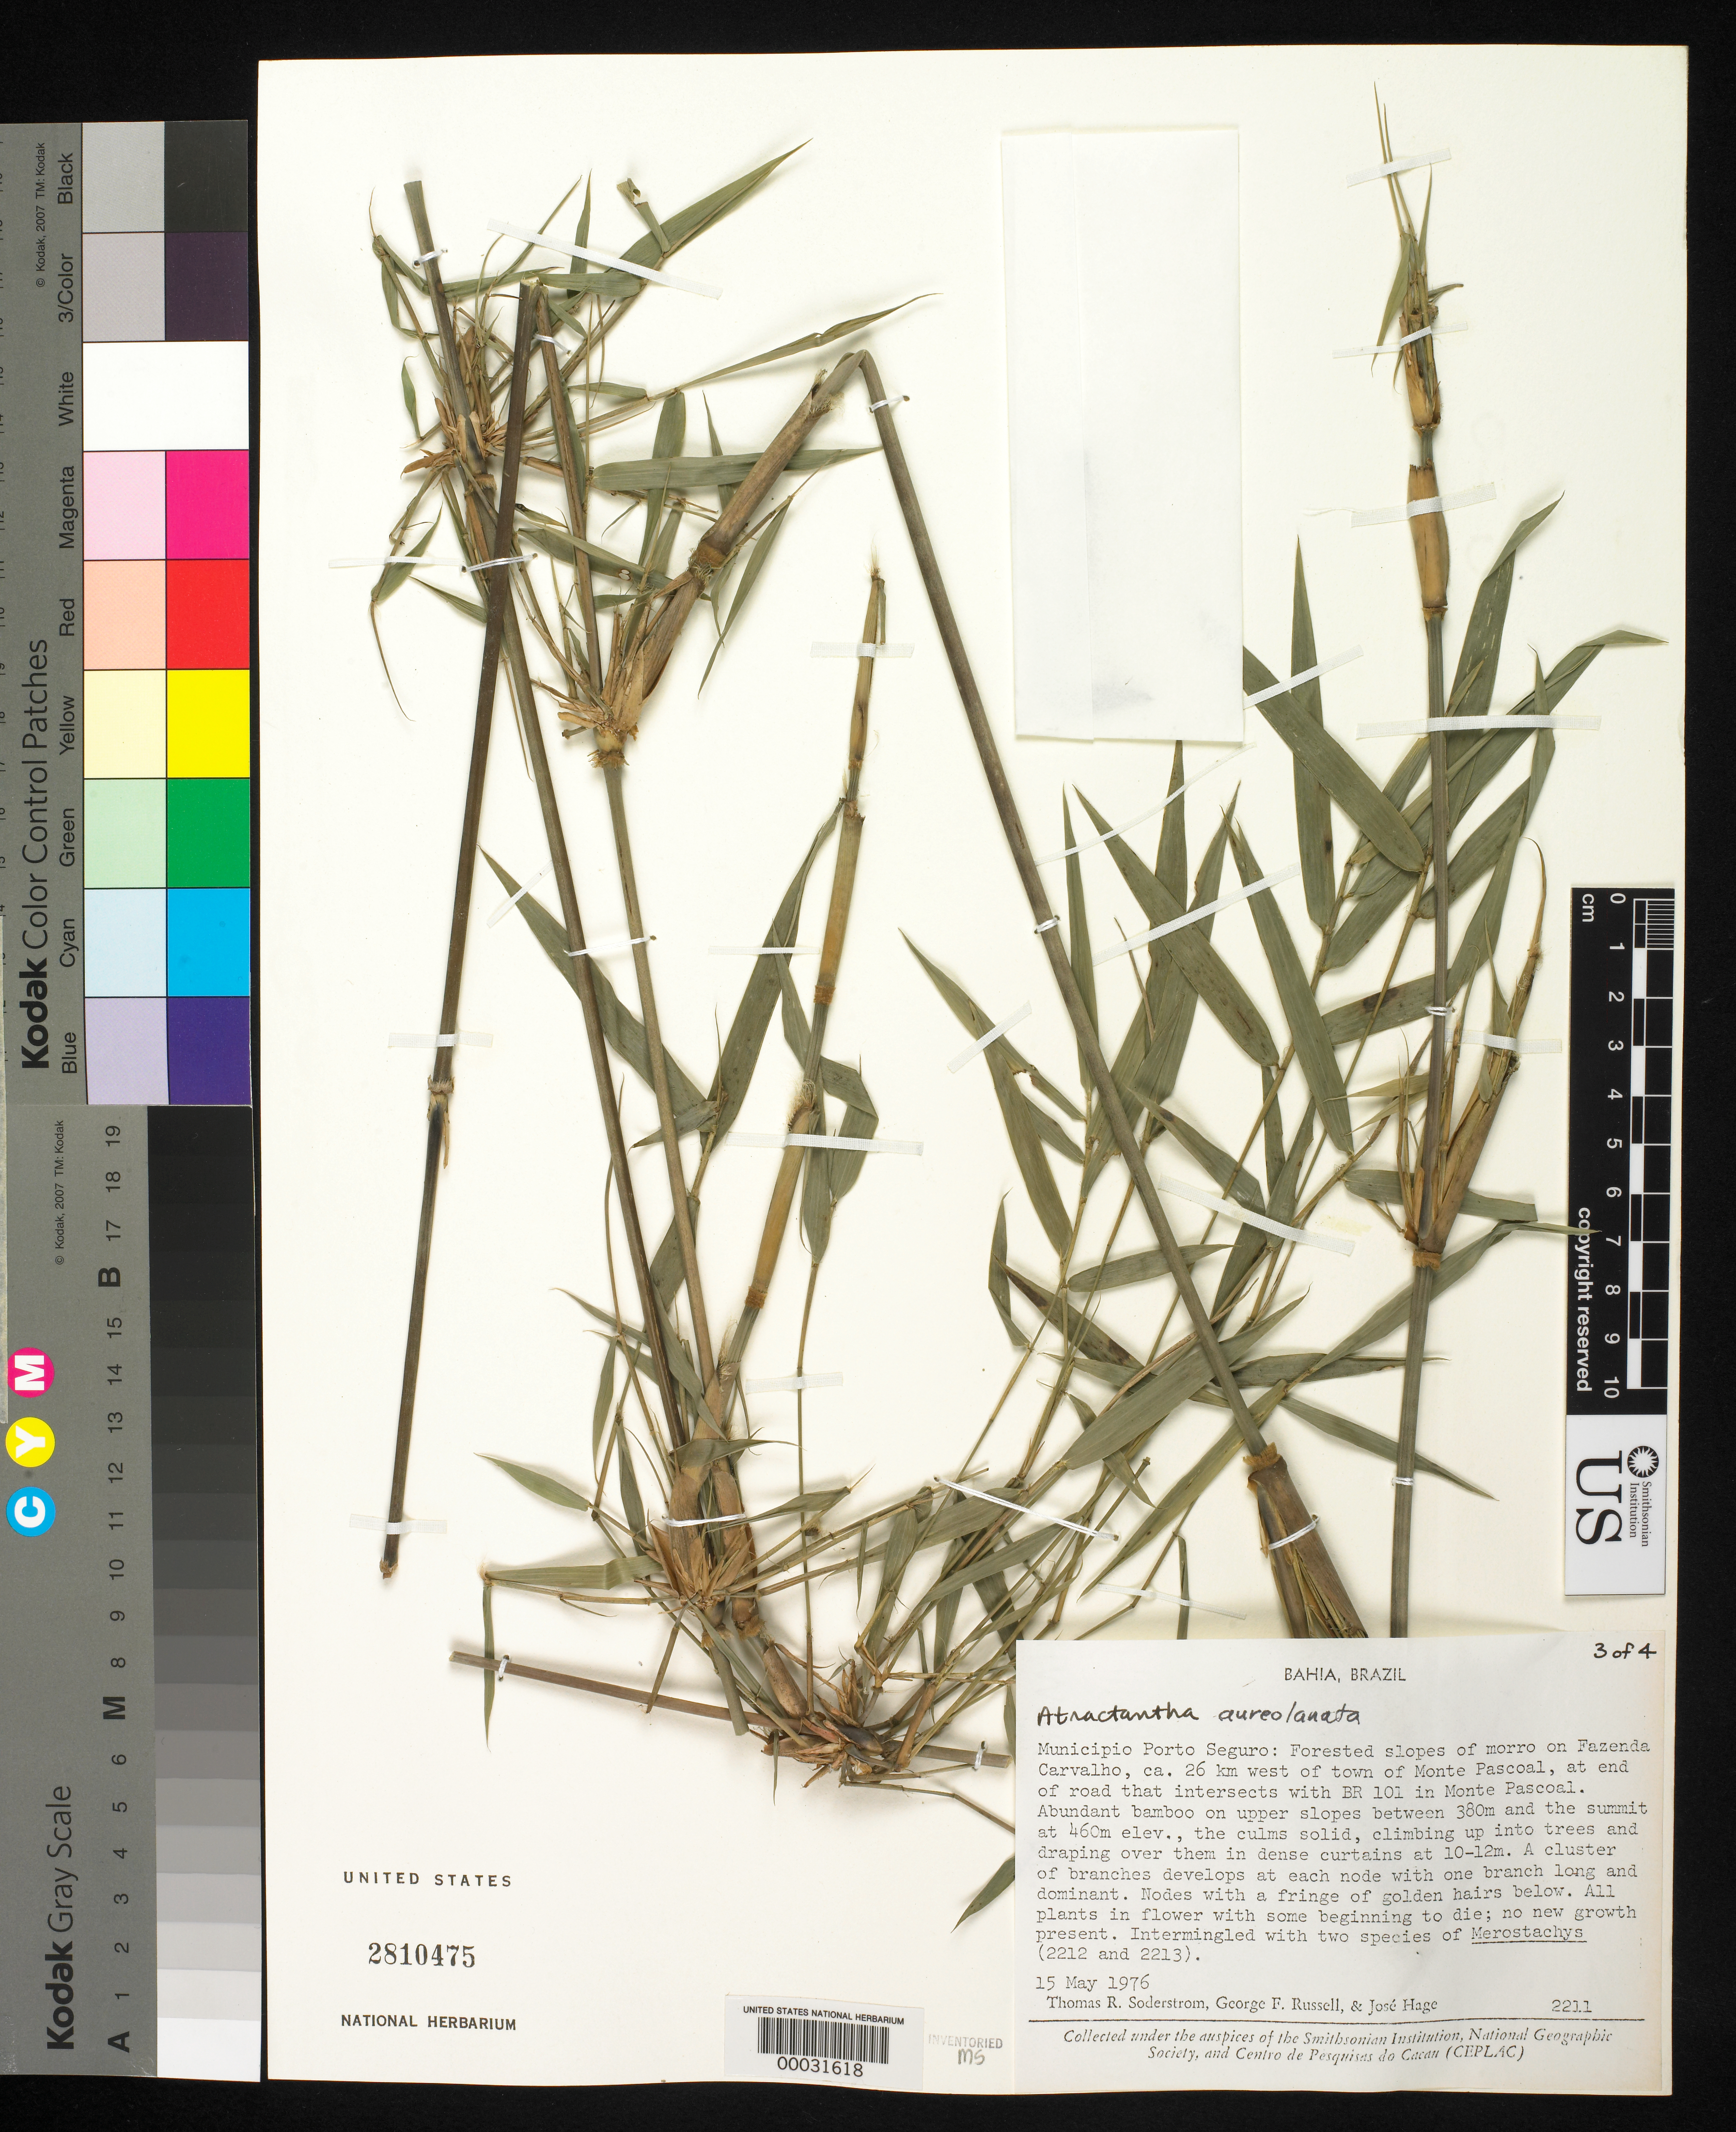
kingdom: Plantae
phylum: Tracheophyta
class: Liliopsida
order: Poales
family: Poaceae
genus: Atractantha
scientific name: Atractantha aureolanata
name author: Judz.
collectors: T. R. Soderstrom, G. Russell & J. Hage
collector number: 2211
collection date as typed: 15 May 1976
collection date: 1976-05-15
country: Brazil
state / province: Bahia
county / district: Pôrto Seguro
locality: Slopes of morro on Fazenda Carvalho, ca. 26 km west of town of Monte Pascoal, at end of road that intersects with BR 101 in Monte Pascoal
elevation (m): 380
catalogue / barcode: US 2810475